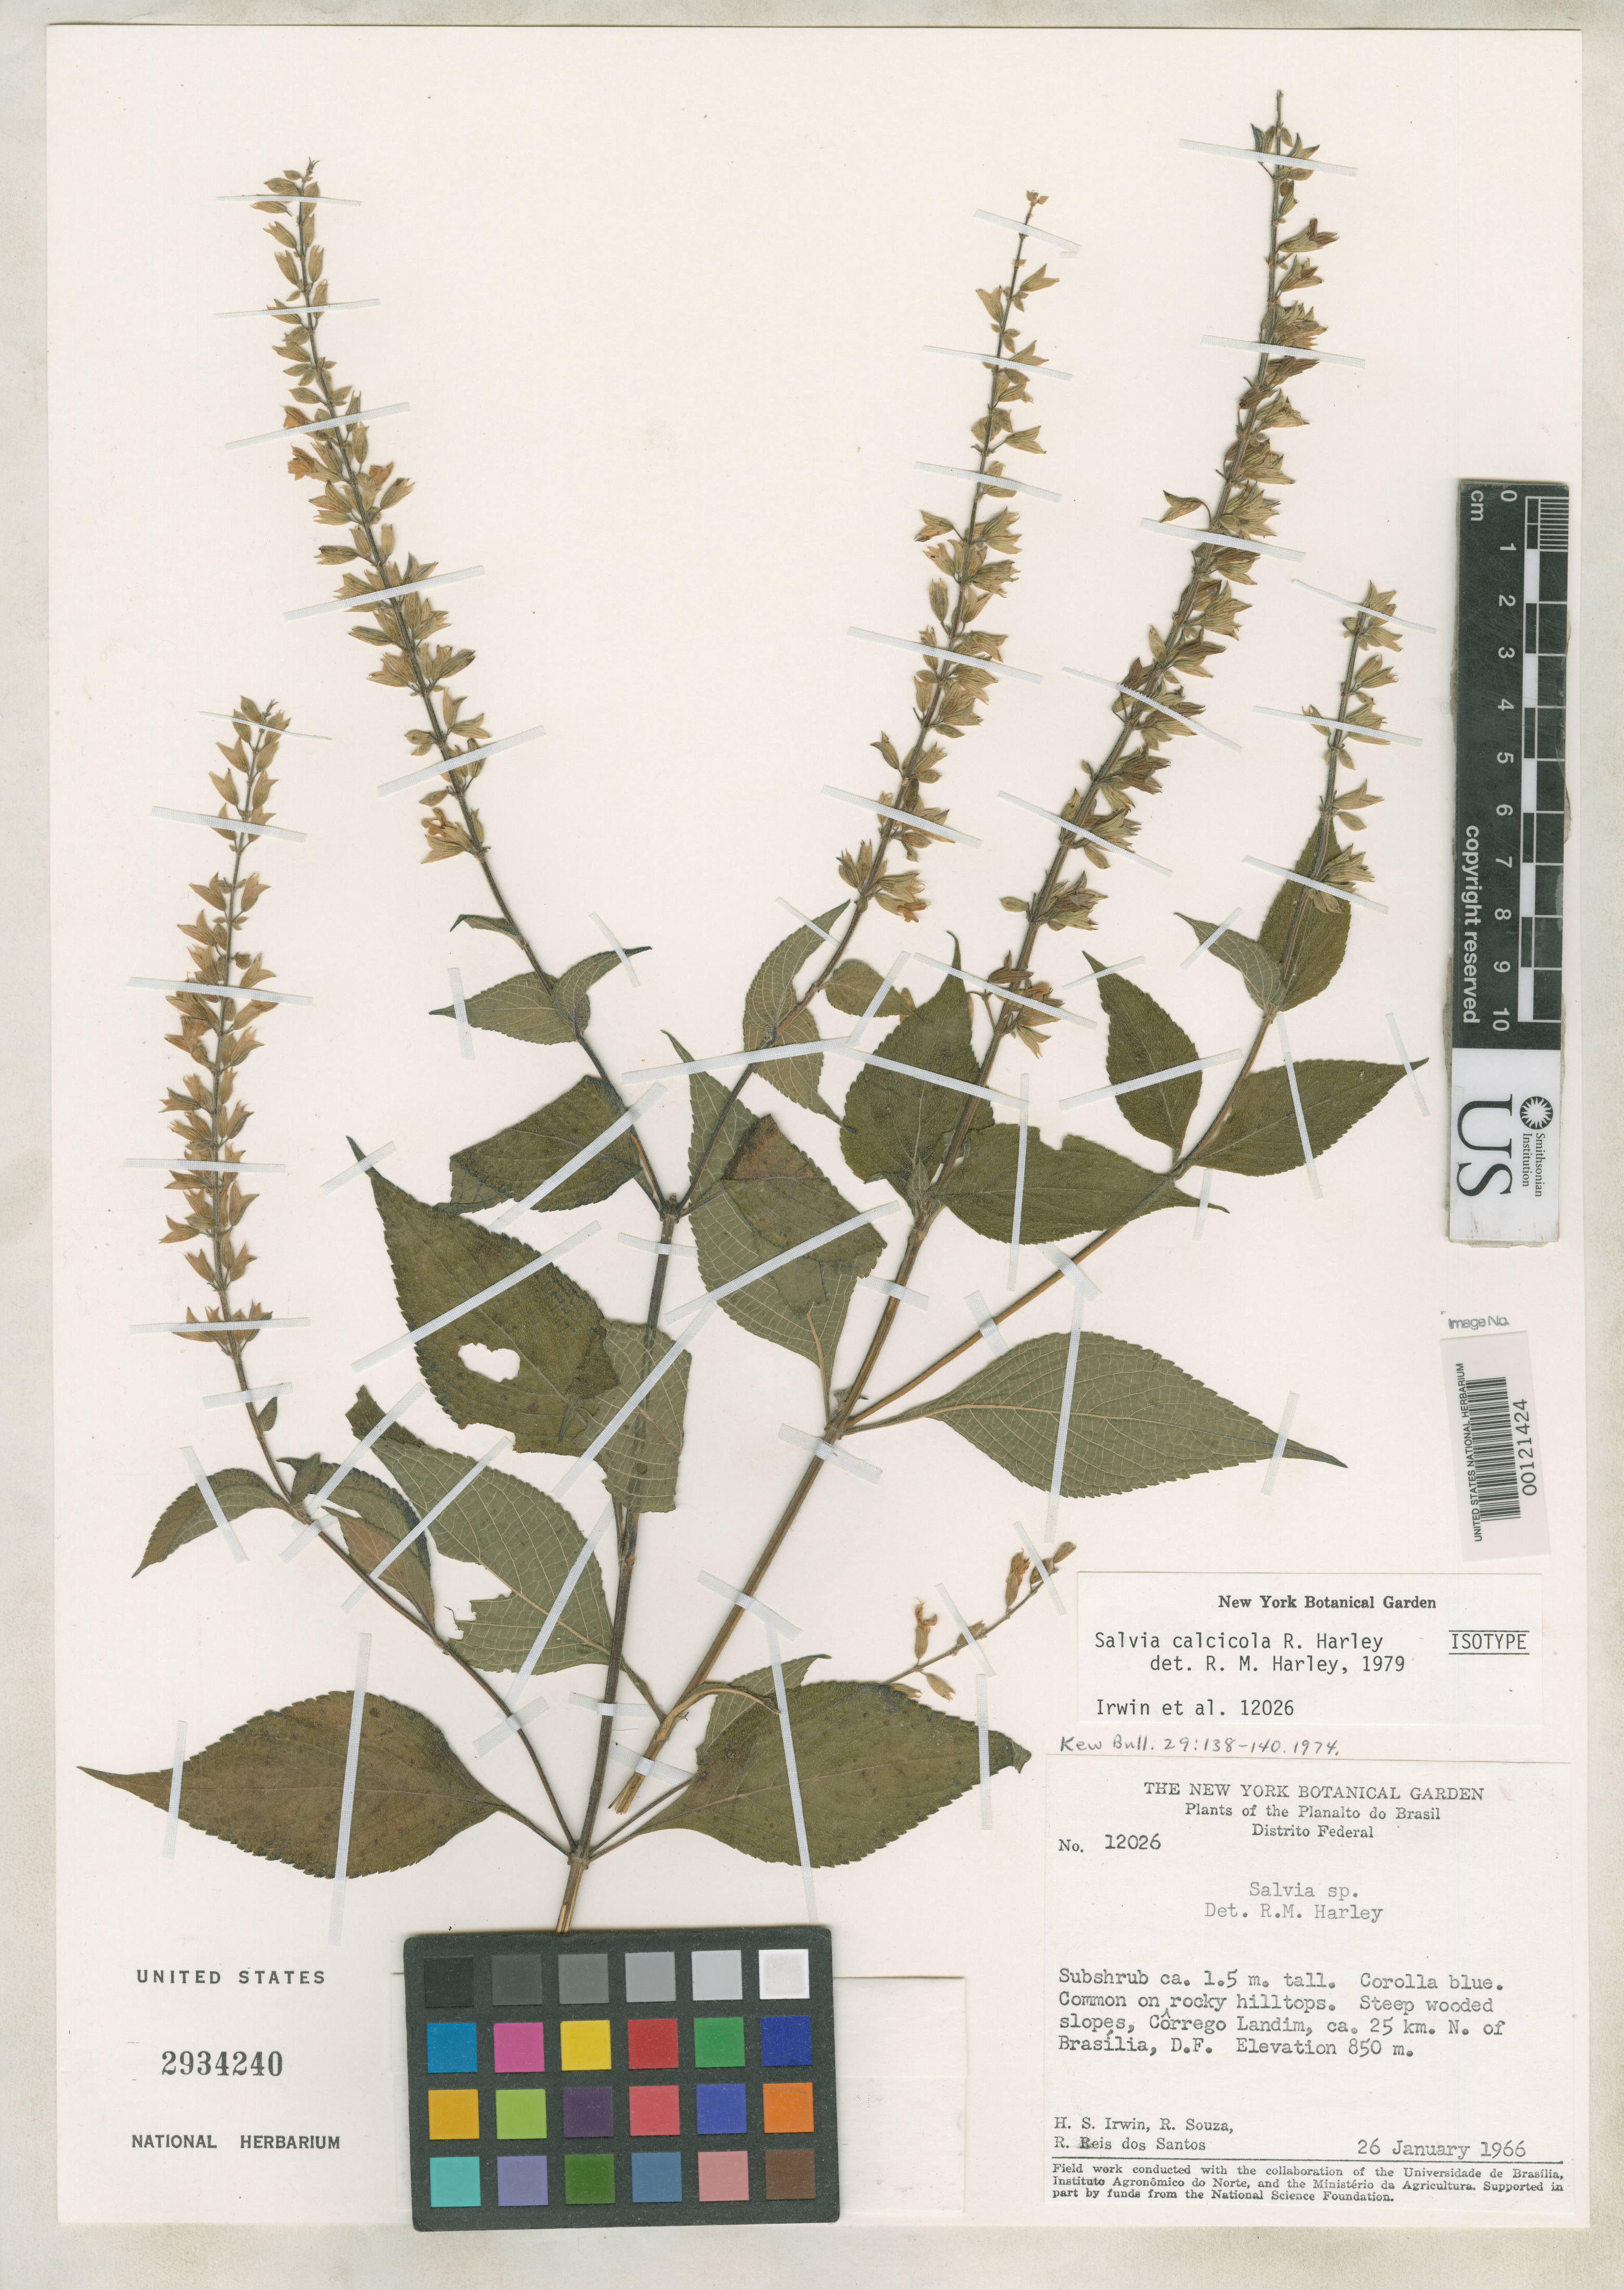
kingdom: Plantae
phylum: Tracheophyta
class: Magnoliopsida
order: Lamiales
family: Lamiaceae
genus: Salvia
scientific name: Salvia calcicola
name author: Harley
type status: Isotype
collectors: H. Irwin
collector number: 12026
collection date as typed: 26 Jan 1966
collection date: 1966-01-26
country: Brazil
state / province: Distrito Federal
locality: Corrego Landim, N of Brasilia.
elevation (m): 850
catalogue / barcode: US 2934240